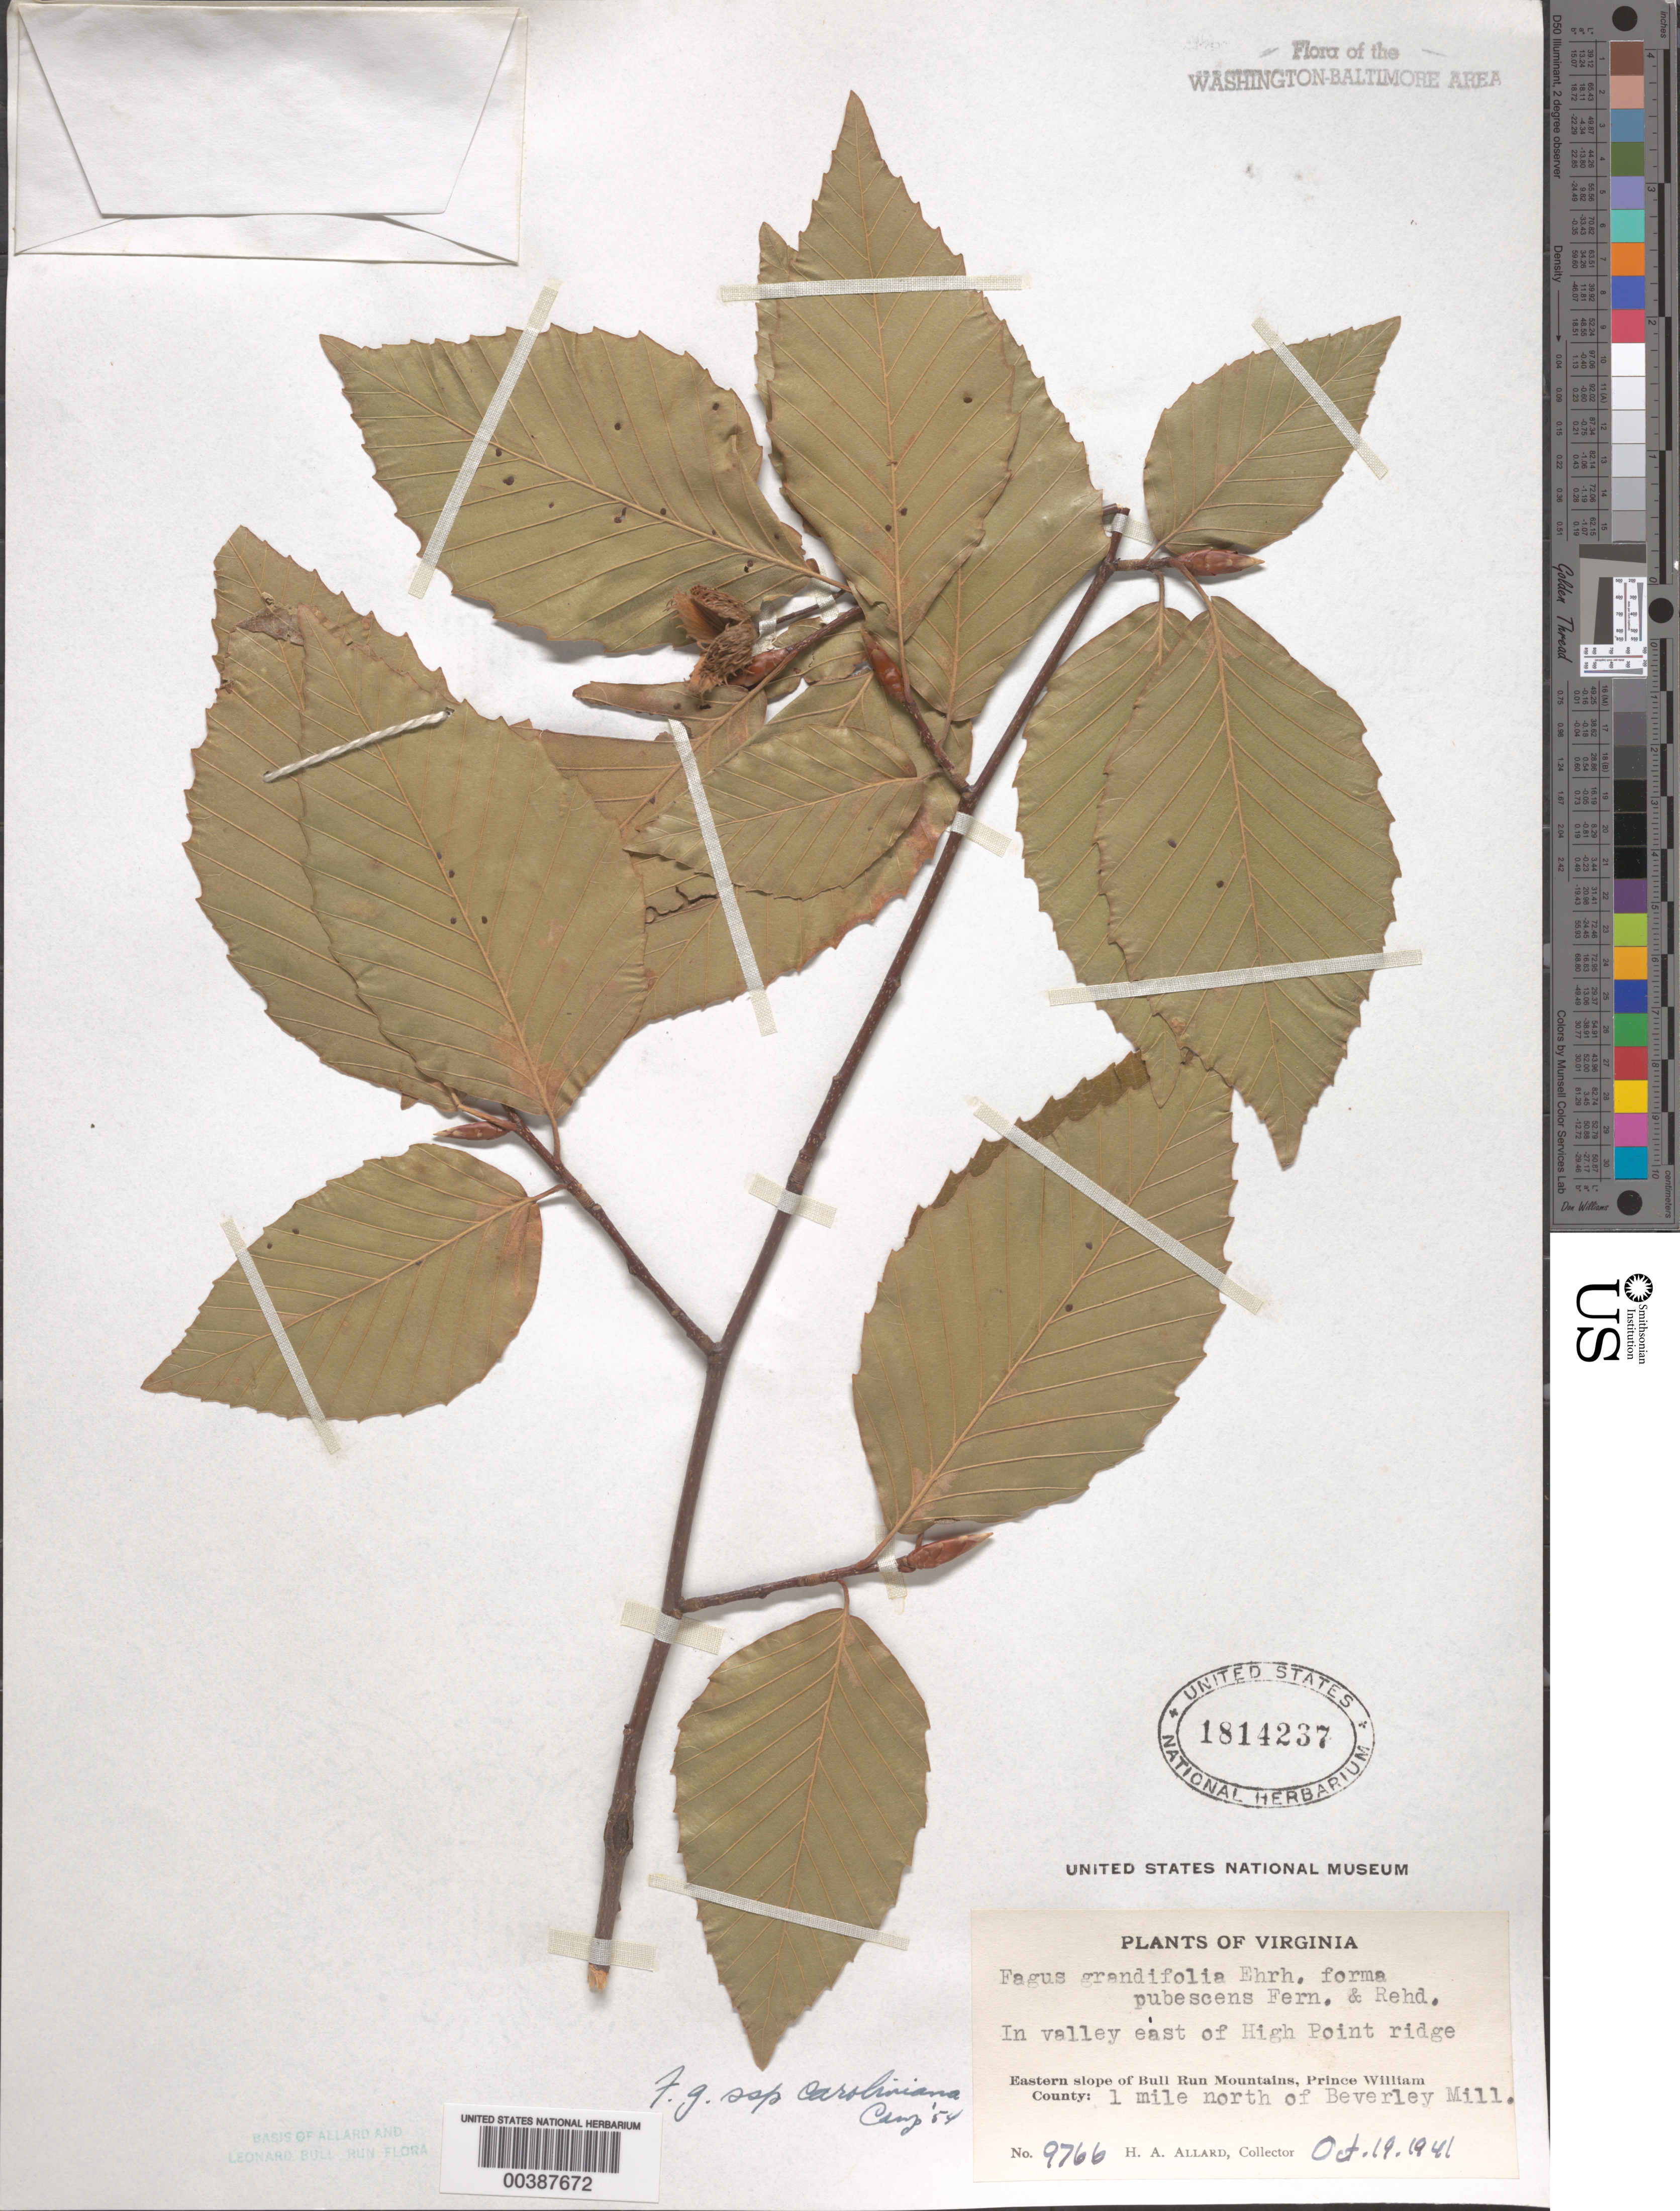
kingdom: Plantae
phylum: Tracheophyta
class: Magnoliopsida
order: Fagales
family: Fagaceae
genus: Fagus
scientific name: Fagus grandifolia subsp. caroliniana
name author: (Loudon) Fernald & Rehder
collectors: H. A. Allard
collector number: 9766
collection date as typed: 19 Oct 1941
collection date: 1941-10-19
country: United States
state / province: Virginia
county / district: Prince William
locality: East of High Point ridge, north of Beverley Mill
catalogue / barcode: US 1814237